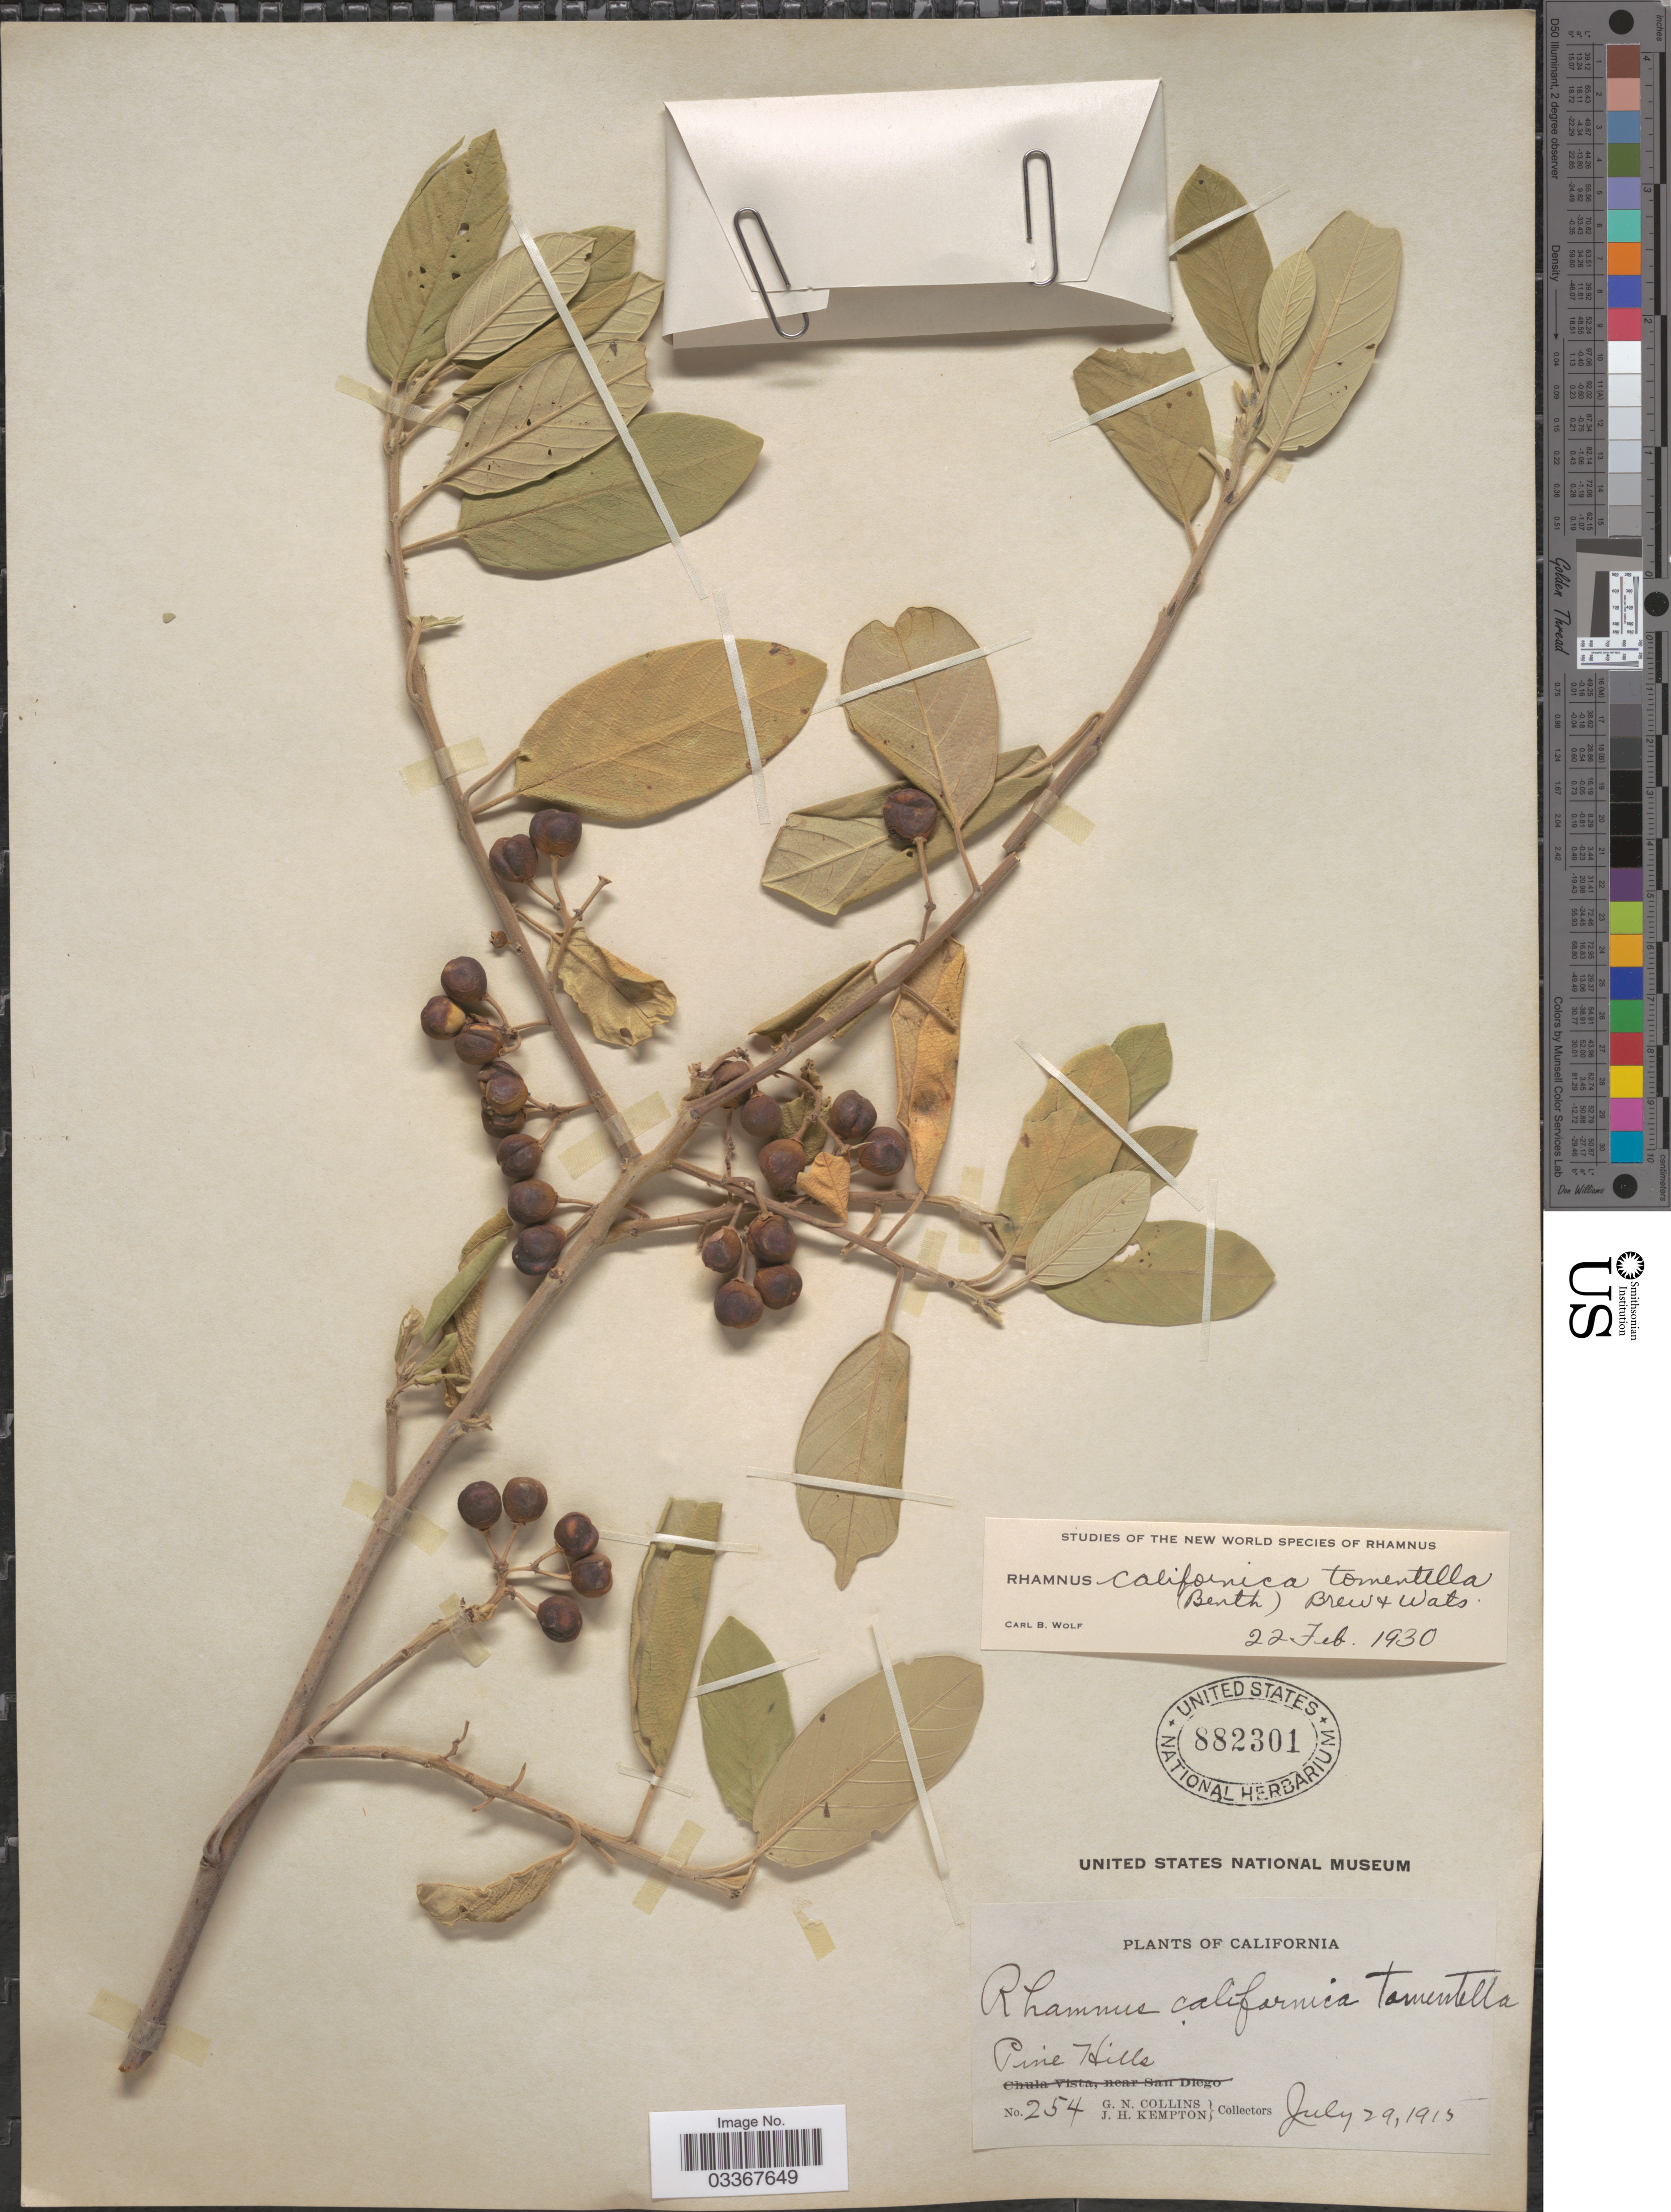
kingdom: Plantae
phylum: Tracheophyta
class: Magnoliopsida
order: Rosales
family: Rhamnaceae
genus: Frangula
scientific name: Frangula californica subsp. tomentella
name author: (Benth.) Kartesz & Gandhi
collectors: G. Collins & J. H. Kempton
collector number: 254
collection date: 1915-07-29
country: United States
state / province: California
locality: Pine Hills.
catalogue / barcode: US 882301